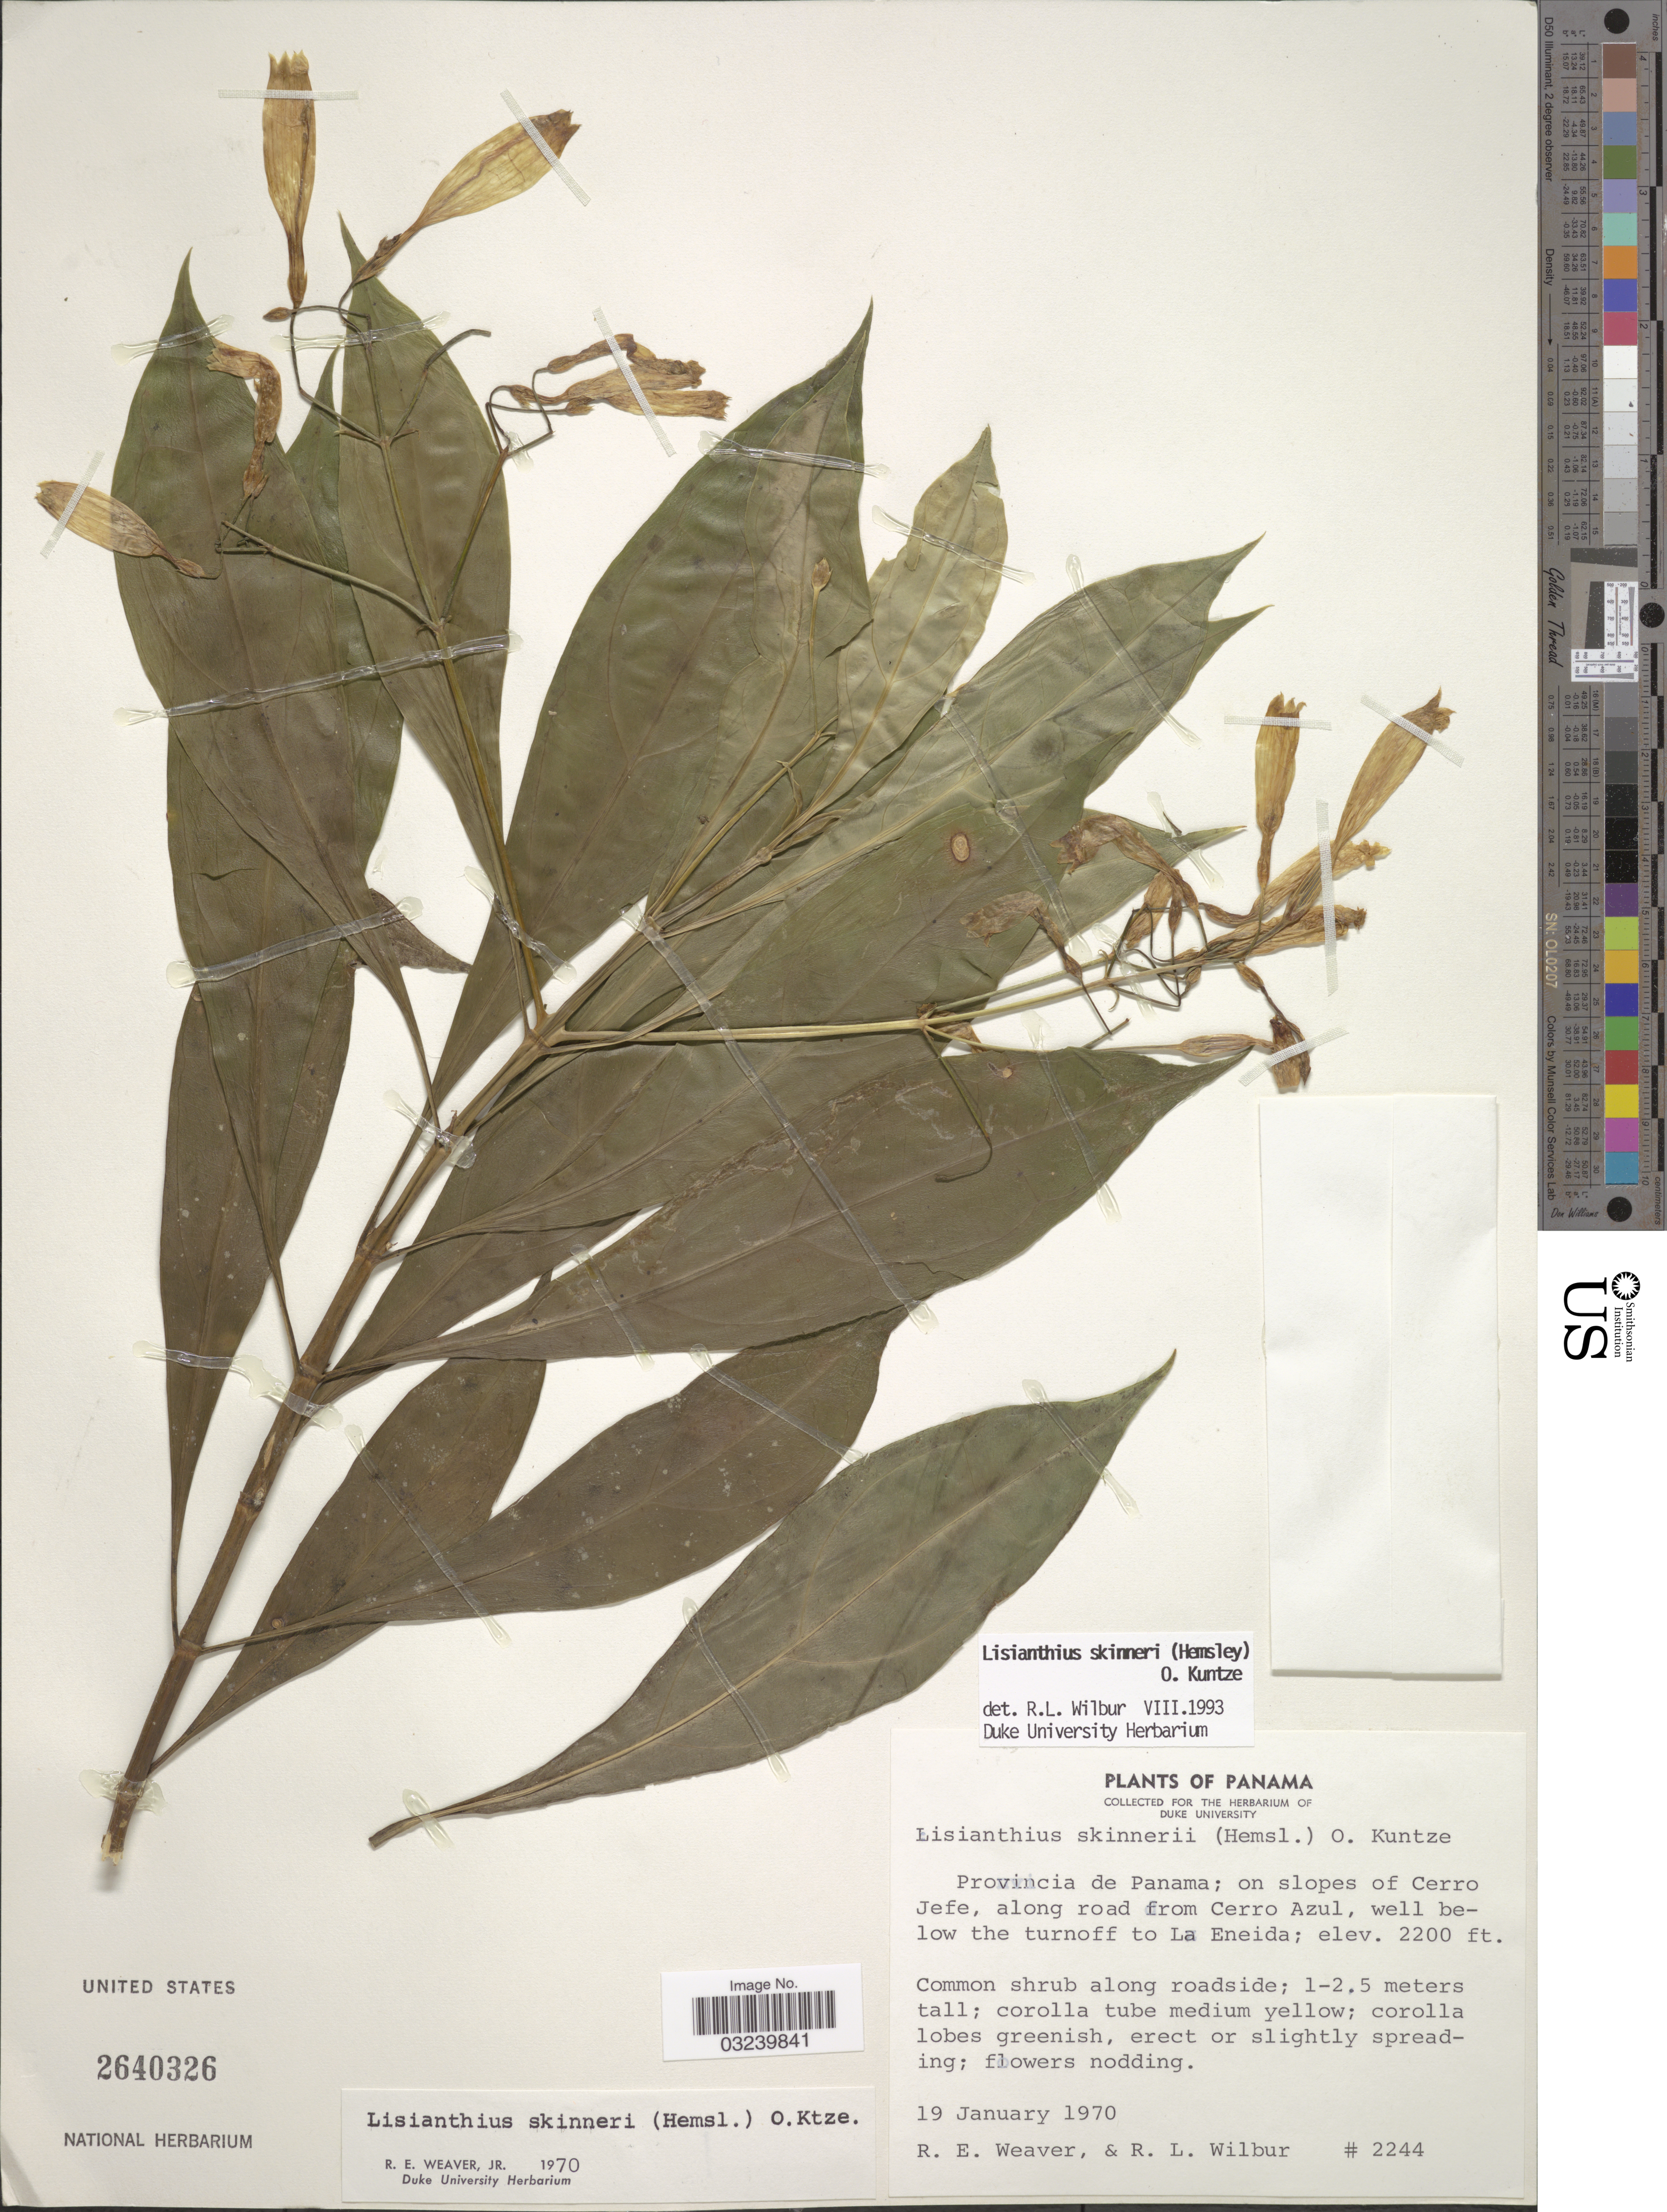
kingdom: Plantae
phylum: Tracheophyta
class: Magnoliopsida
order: Gentianales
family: Gentianaceae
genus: Lisianthius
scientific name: Lisianthius skinneri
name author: (Hemsl.) Kuntze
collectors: R. E. Weaver & R. L. Wilbur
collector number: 2244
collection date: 1970-01-19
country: Panama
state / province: Panamá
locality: On slopes of Cerro Jefe, along road from Cerro Azul, well below the turnoff to La Eneida.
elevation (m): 671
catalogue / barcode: US 2640326